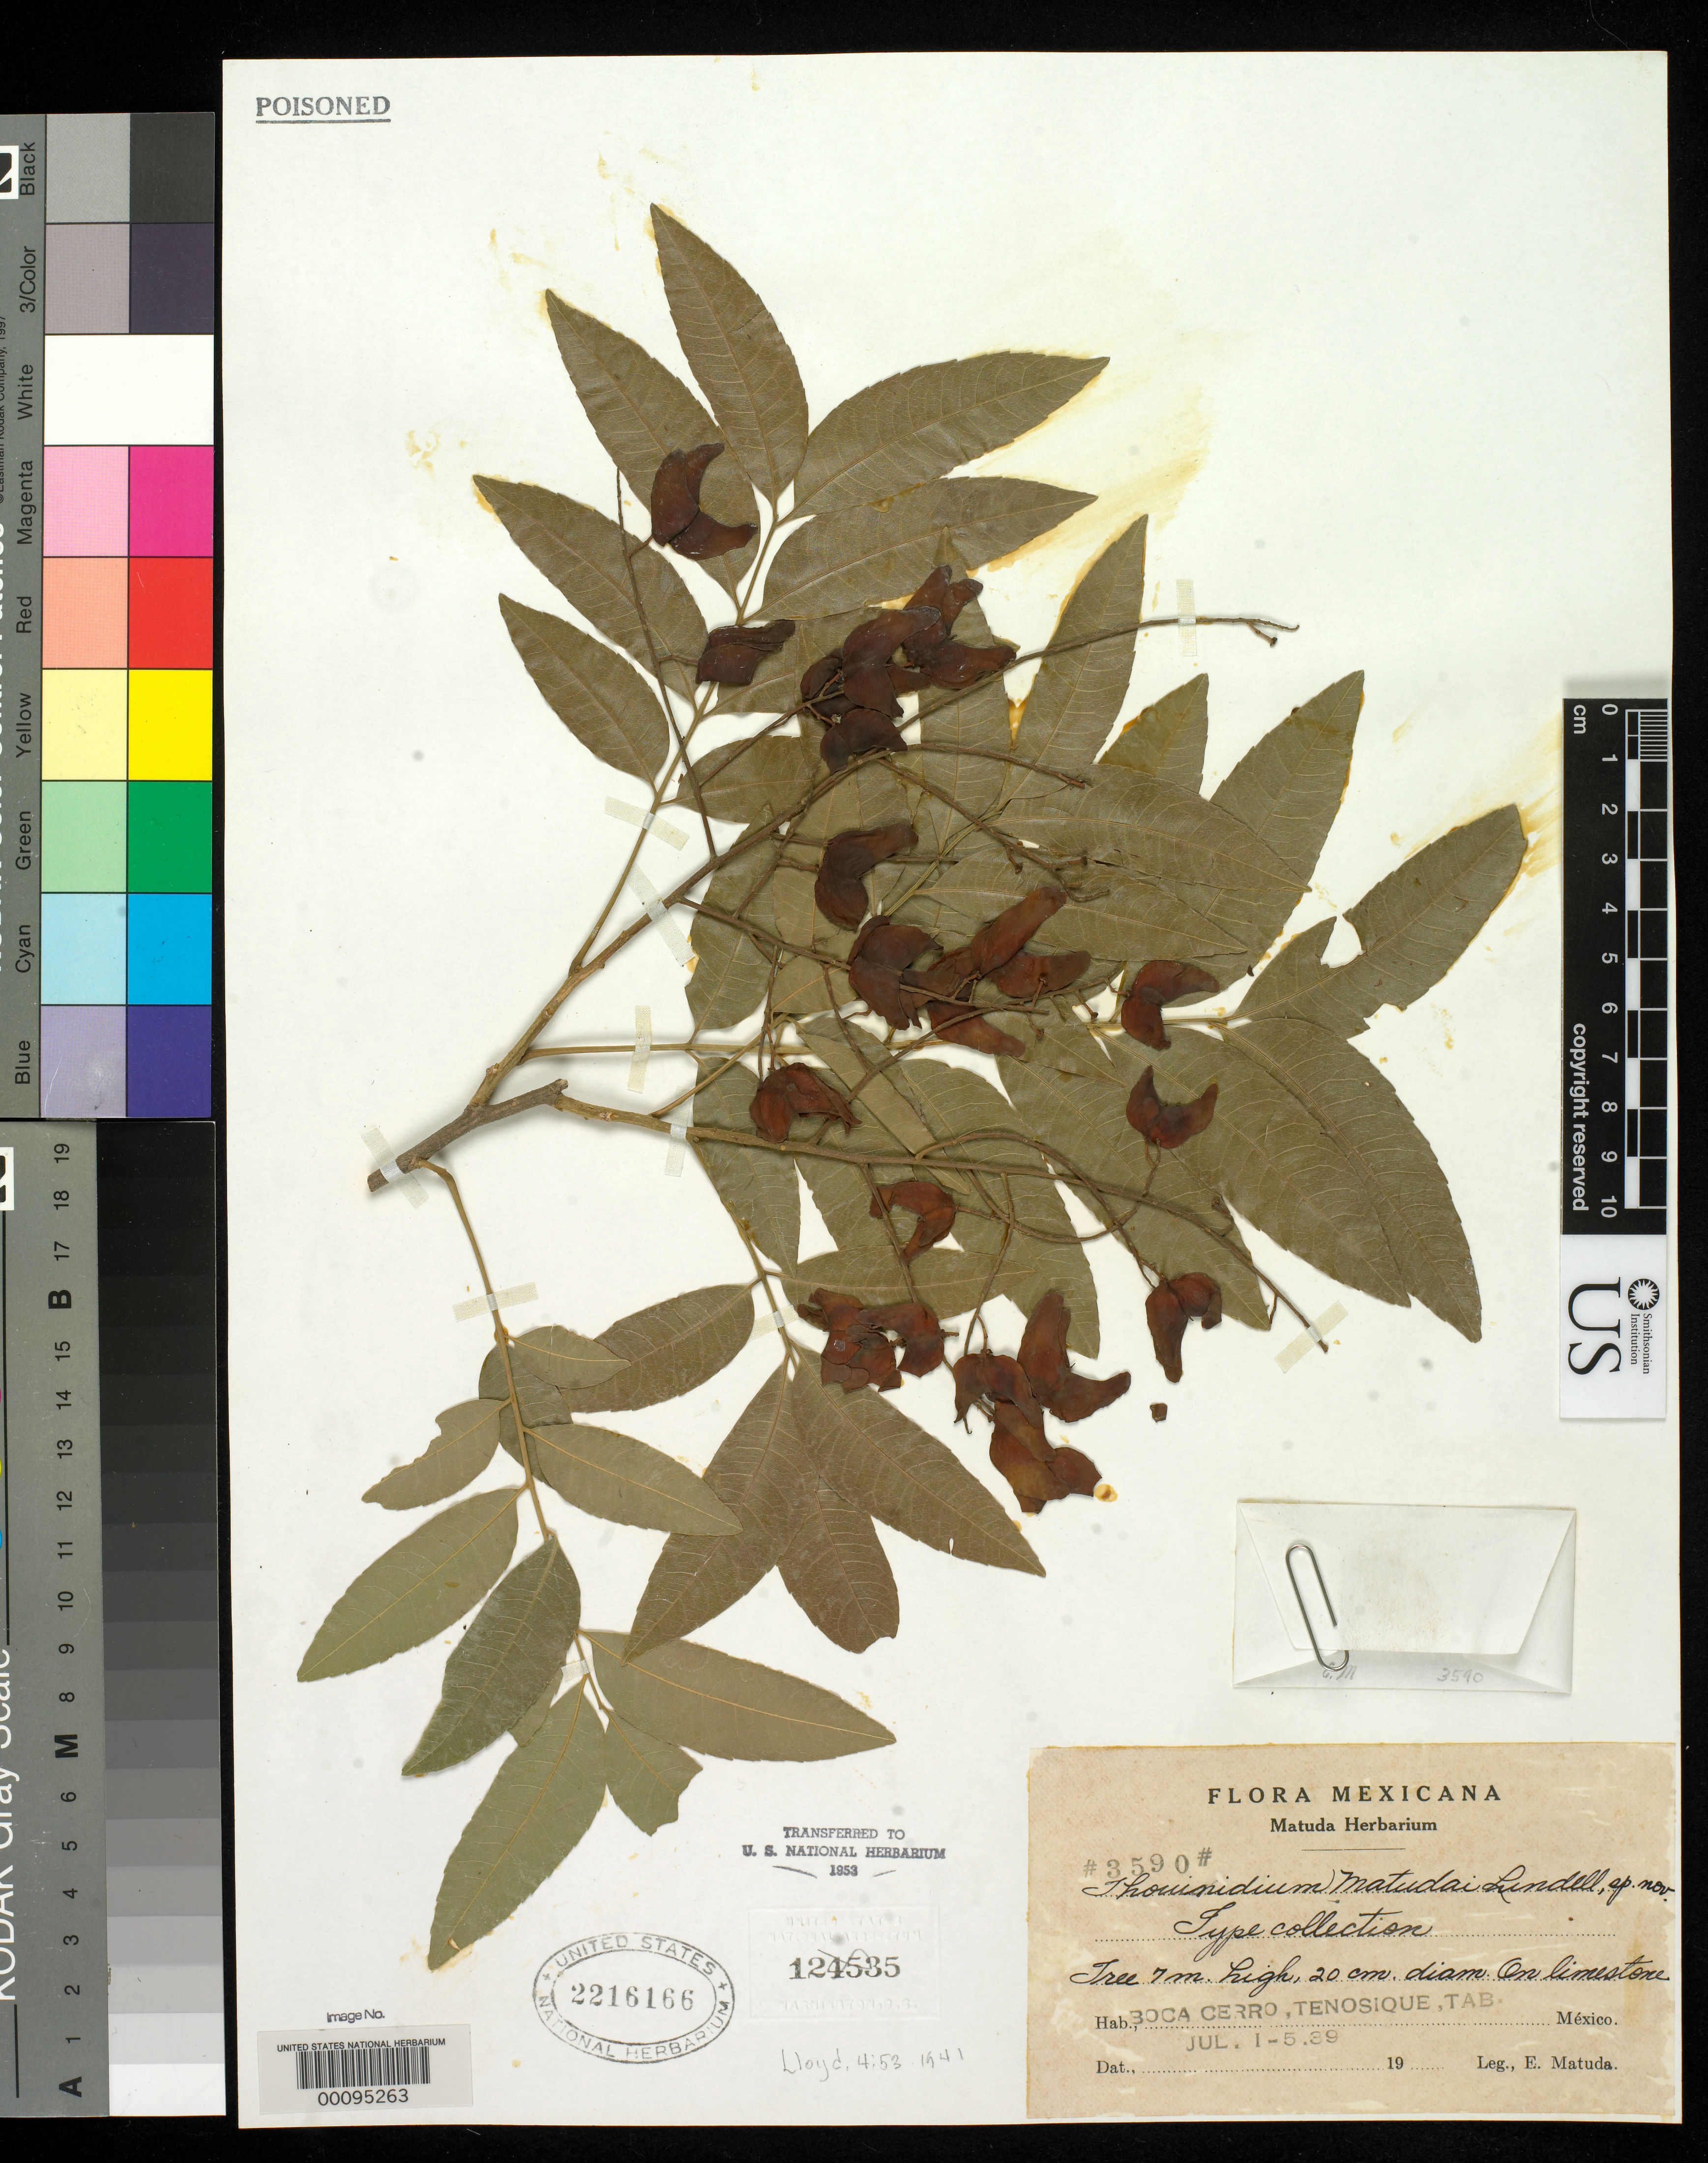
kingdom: Plantae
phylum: Tracheophyta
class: Magnoliopsida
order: Sapindales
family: Sapindaceae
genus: Thouinidium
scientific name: Thouinidium matudai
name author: Lundell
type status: Isotype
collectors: E. Matuda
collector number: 3590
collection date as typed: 01 Jul 1939 to 05 Jul 1939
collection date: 1939-07-01/1939-07-05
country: Mexico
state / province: Tabasco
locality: Boco Cerro, Tenosique.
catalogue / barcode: US 2216166